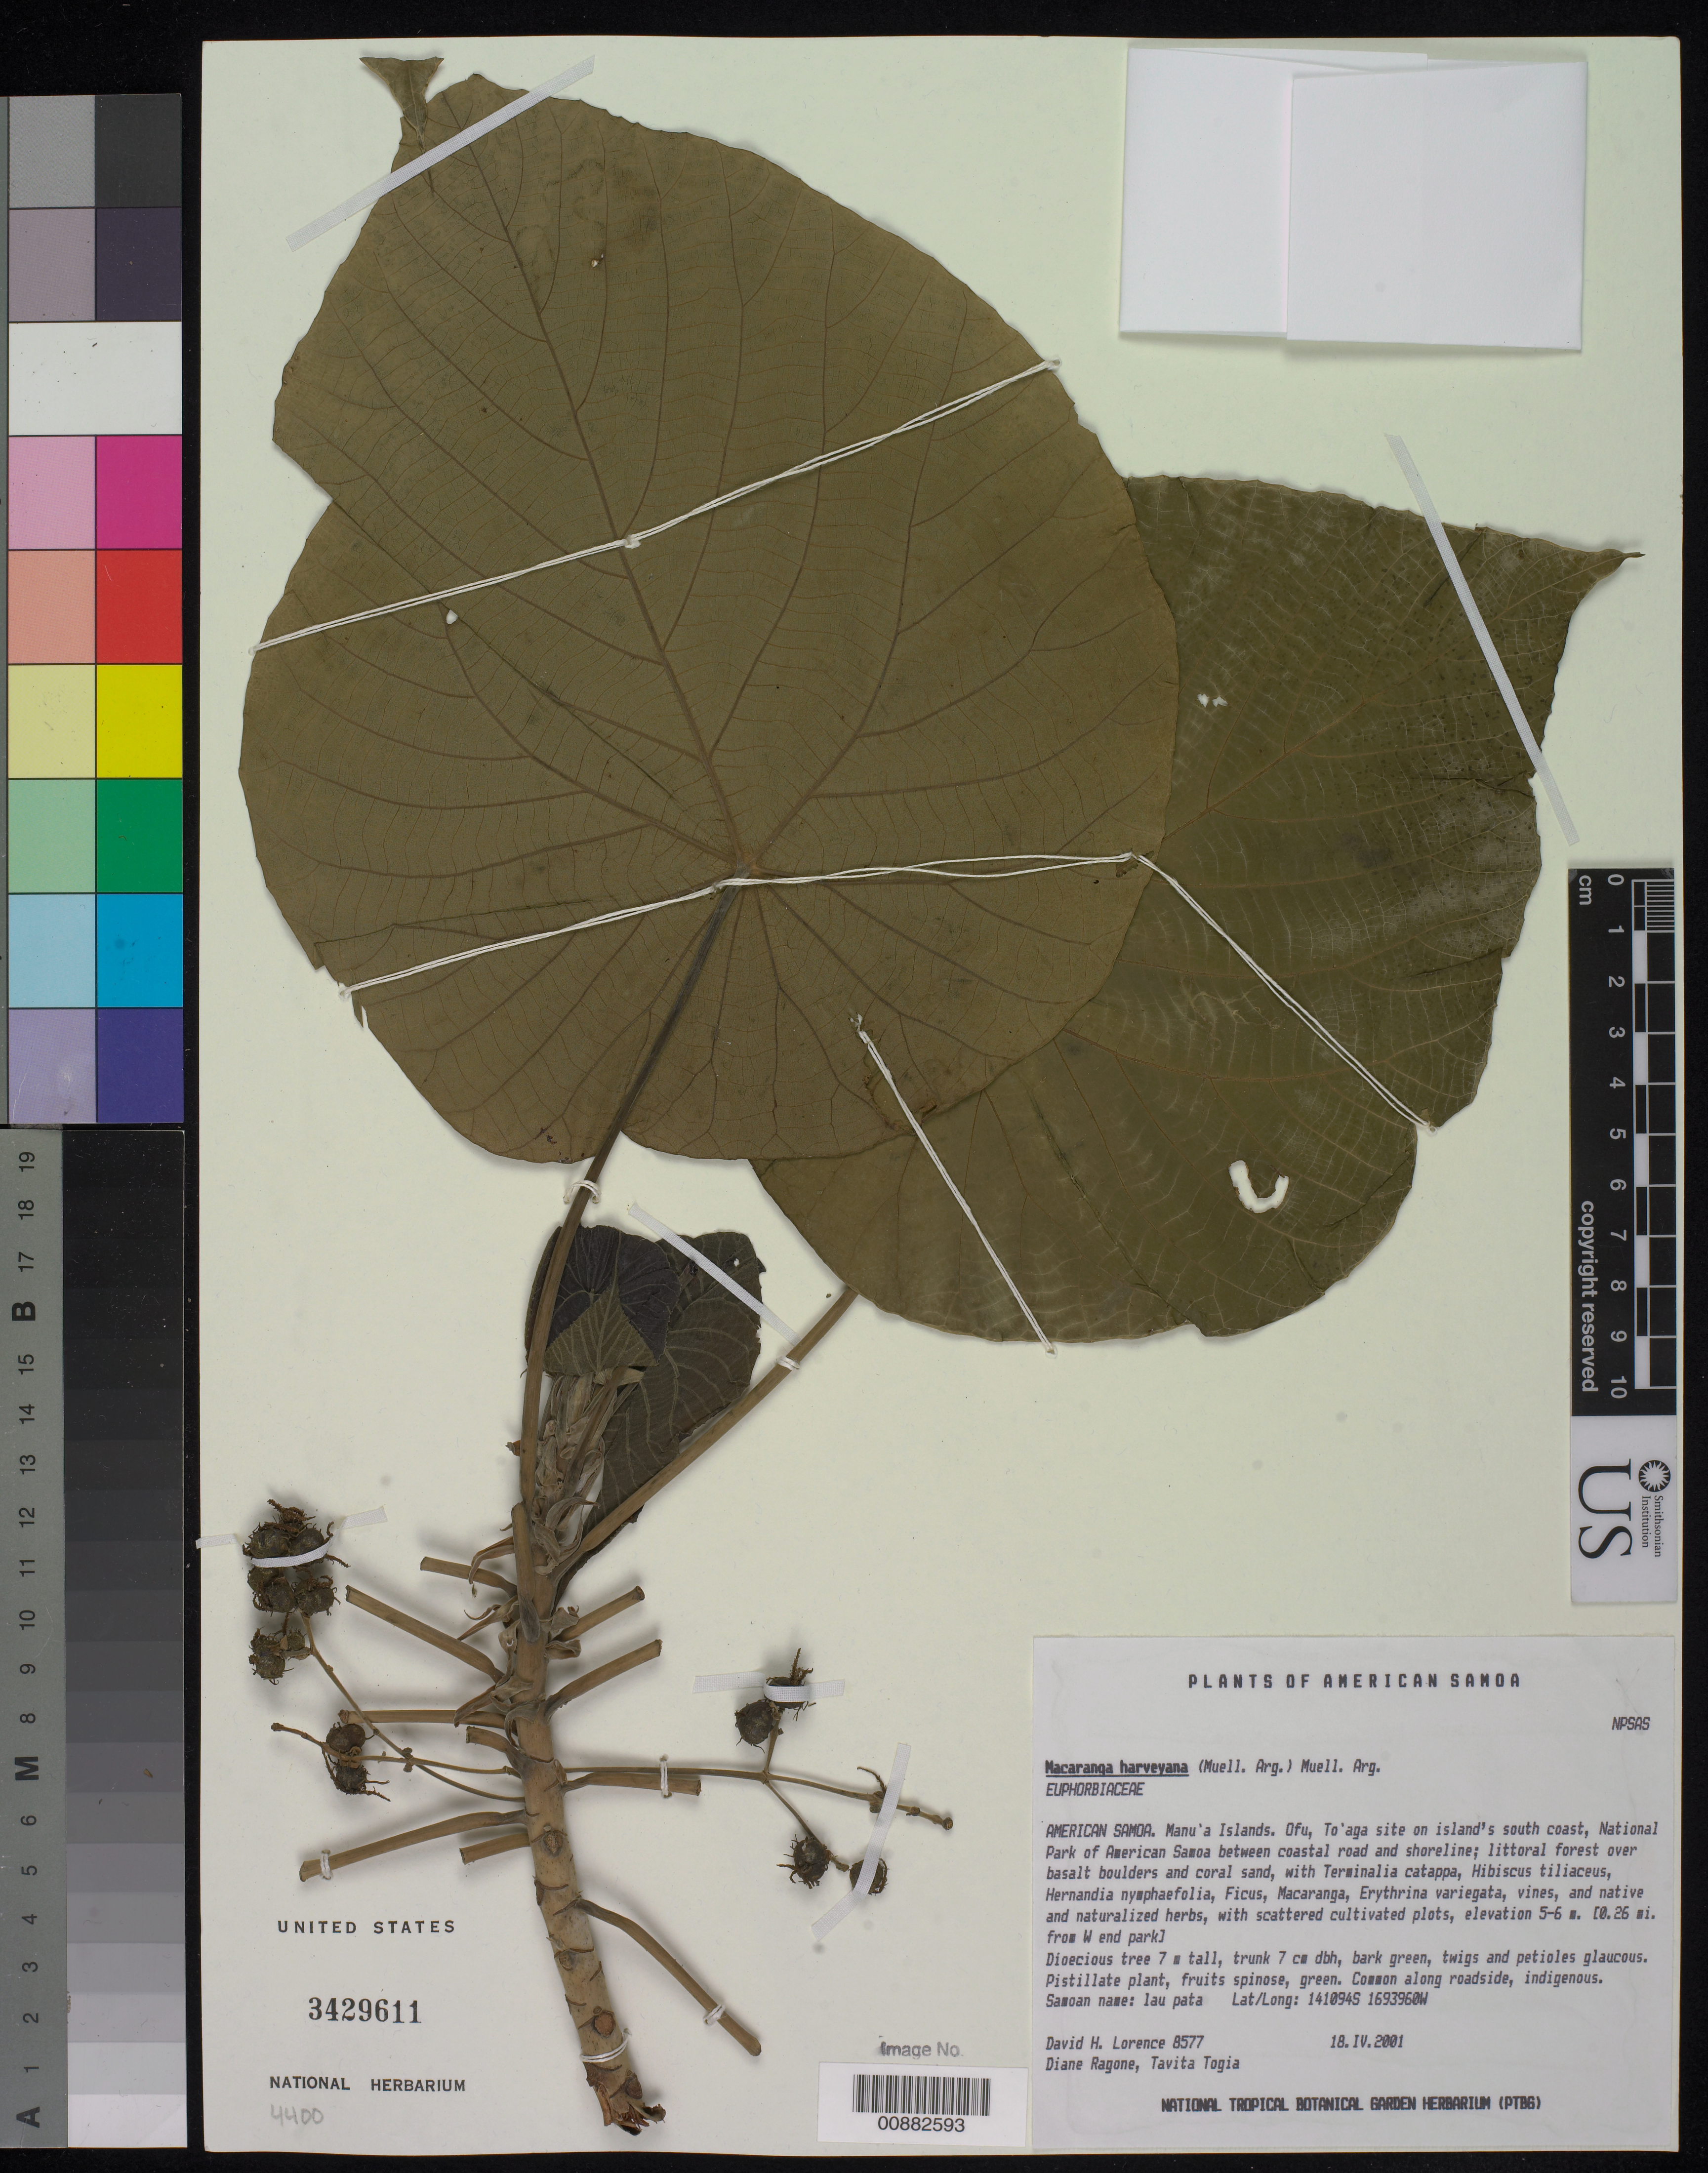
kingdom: Plantae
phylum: Tracheophyta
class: Magnoliopsida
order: Malpighiales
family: Euphorbiaceae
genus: Macaranga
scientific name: Macaranga harveyana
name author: Müll. Arg.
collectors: D. Lorence, D. Ragone & T. Togia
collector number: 8577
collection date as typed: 18 Apr 2001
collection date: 2001-04-18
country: American Samoa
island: Ofu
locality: To'anga site on island's south coast, National Park of American Samoa betweeen coastal road and shoreline. [0.26 mi. from W end of park.]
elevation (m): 5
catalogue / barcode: US 3429611